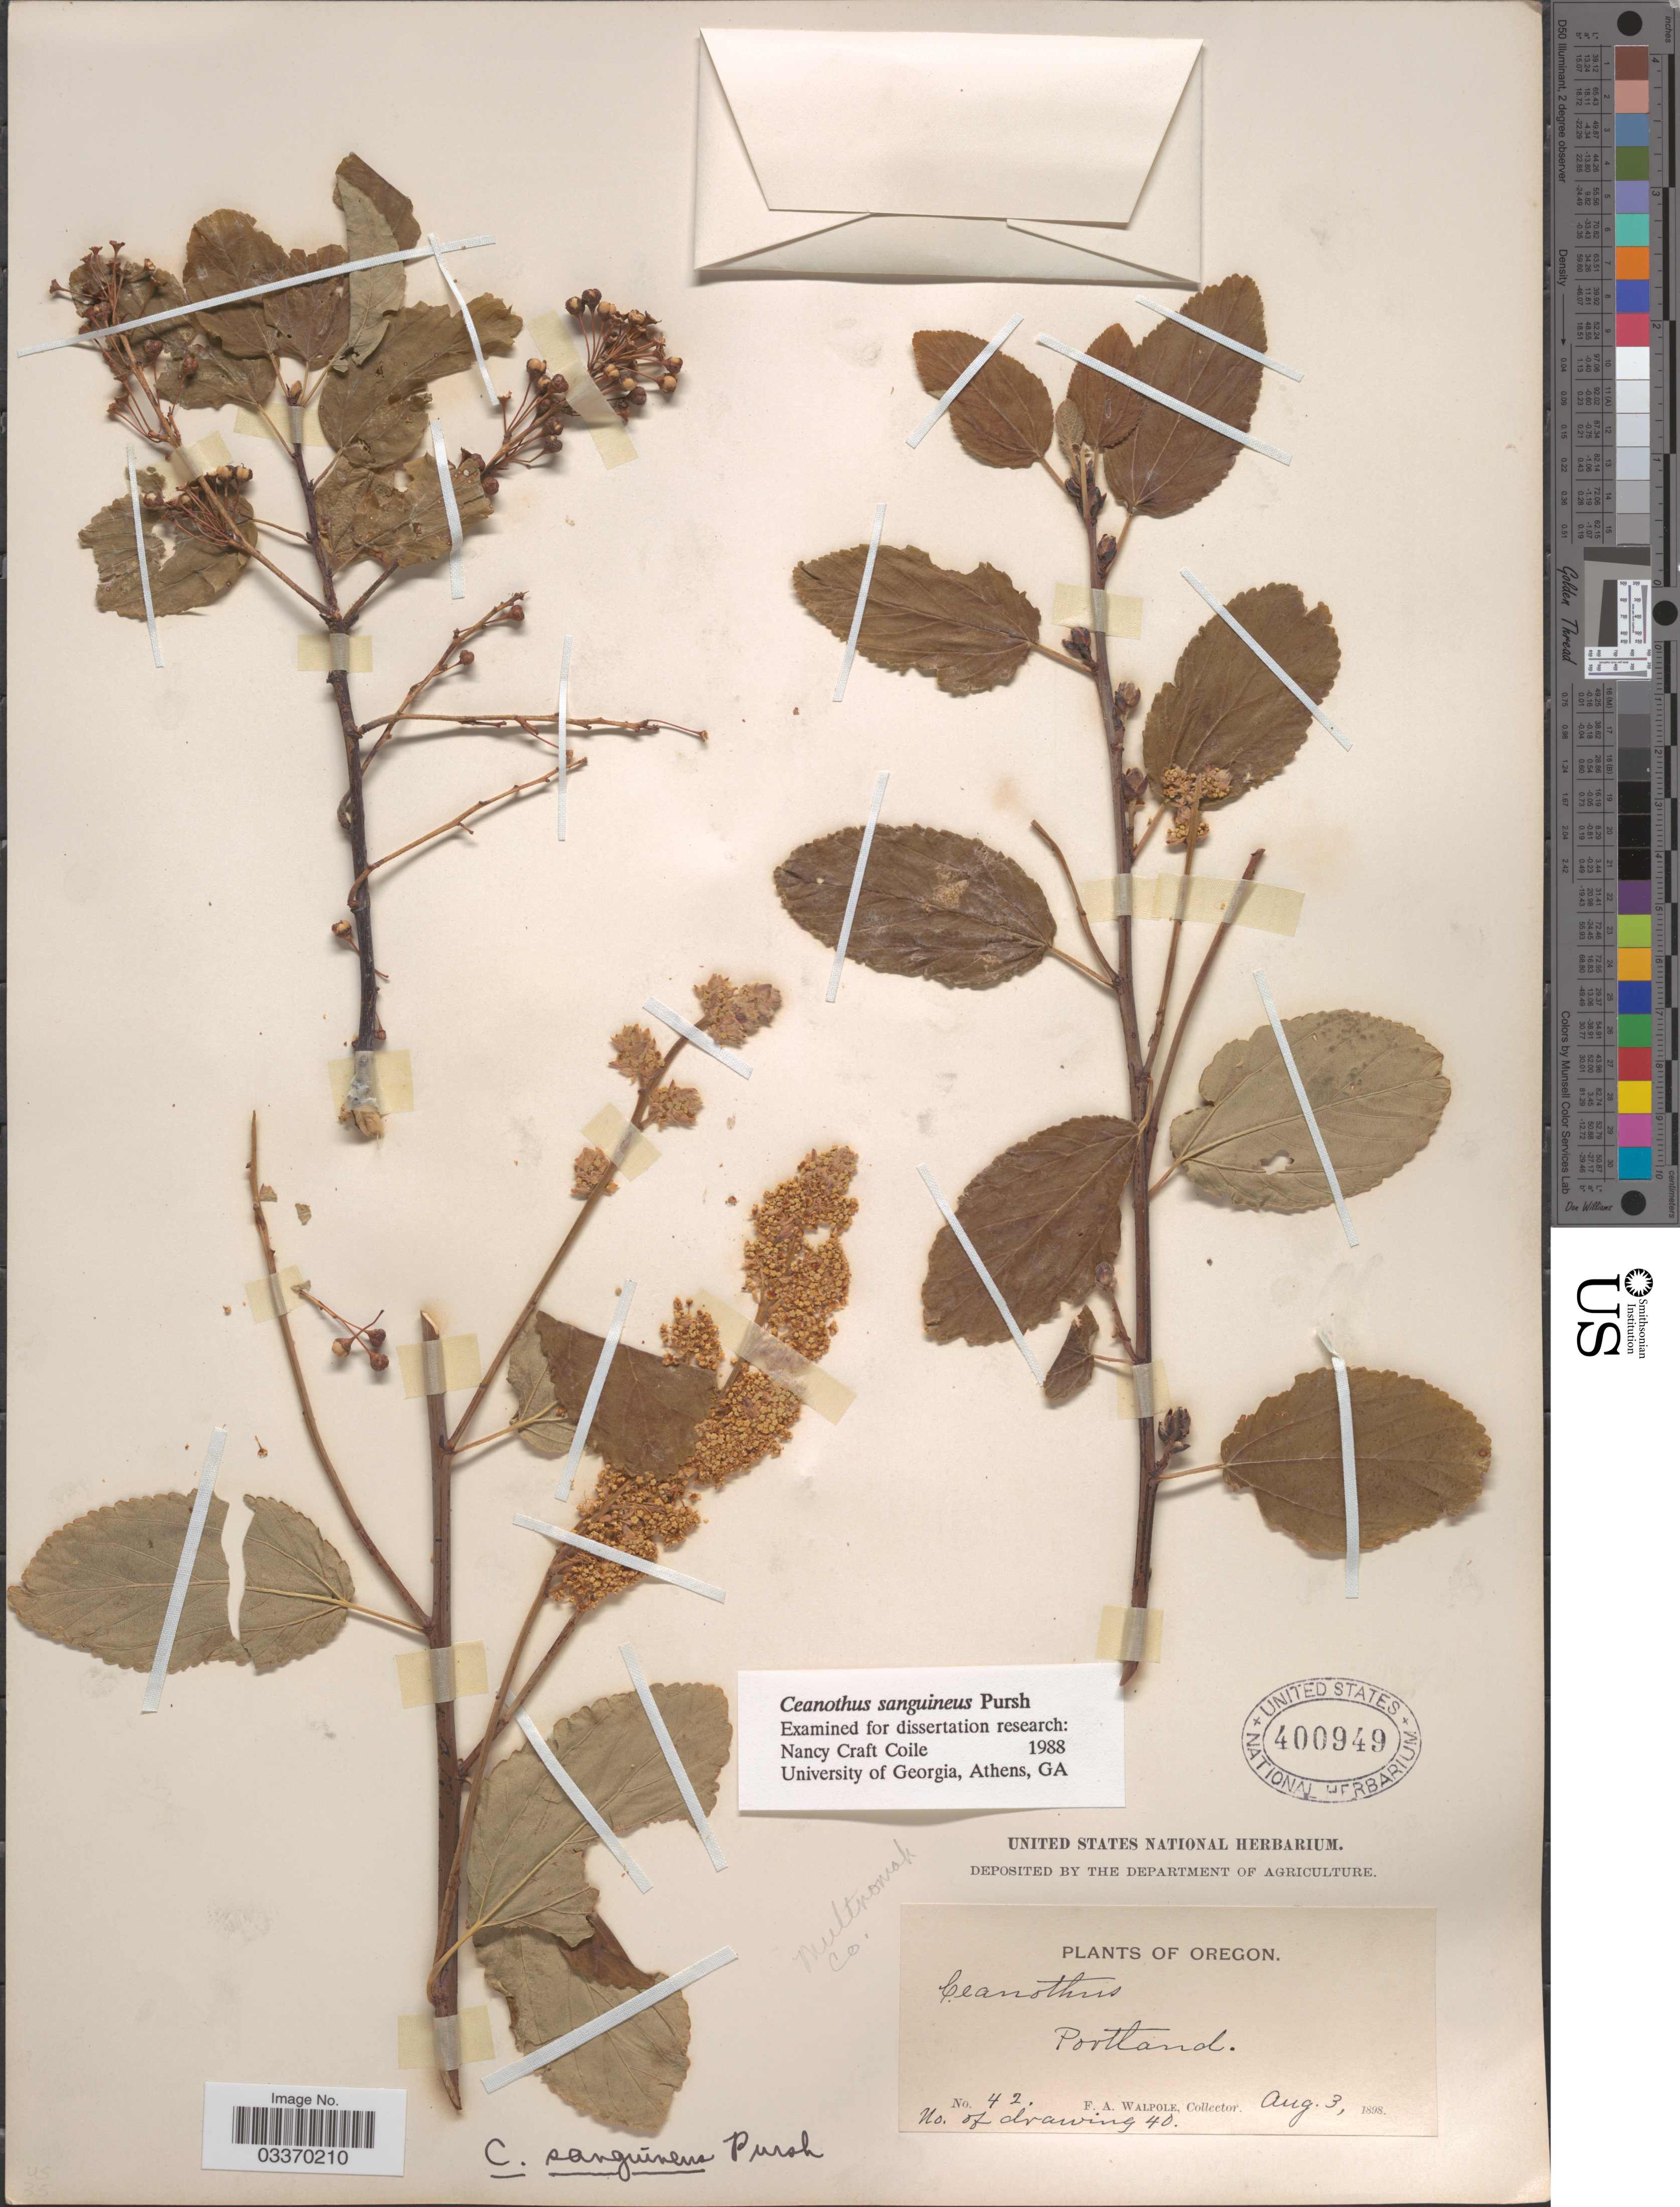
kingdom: Plantae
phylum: Tracheophyta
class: Magnoliopsida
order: Rosales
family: Rhamnaceae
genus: Ceanothus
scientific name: Ceanothus sanguineus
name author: Pursh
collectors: F. Walpole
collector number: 42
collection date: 1898-08-03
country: United States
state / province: Oregon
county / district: Multnomah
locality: Portland, Multnomah Co.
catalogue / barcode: US 400949